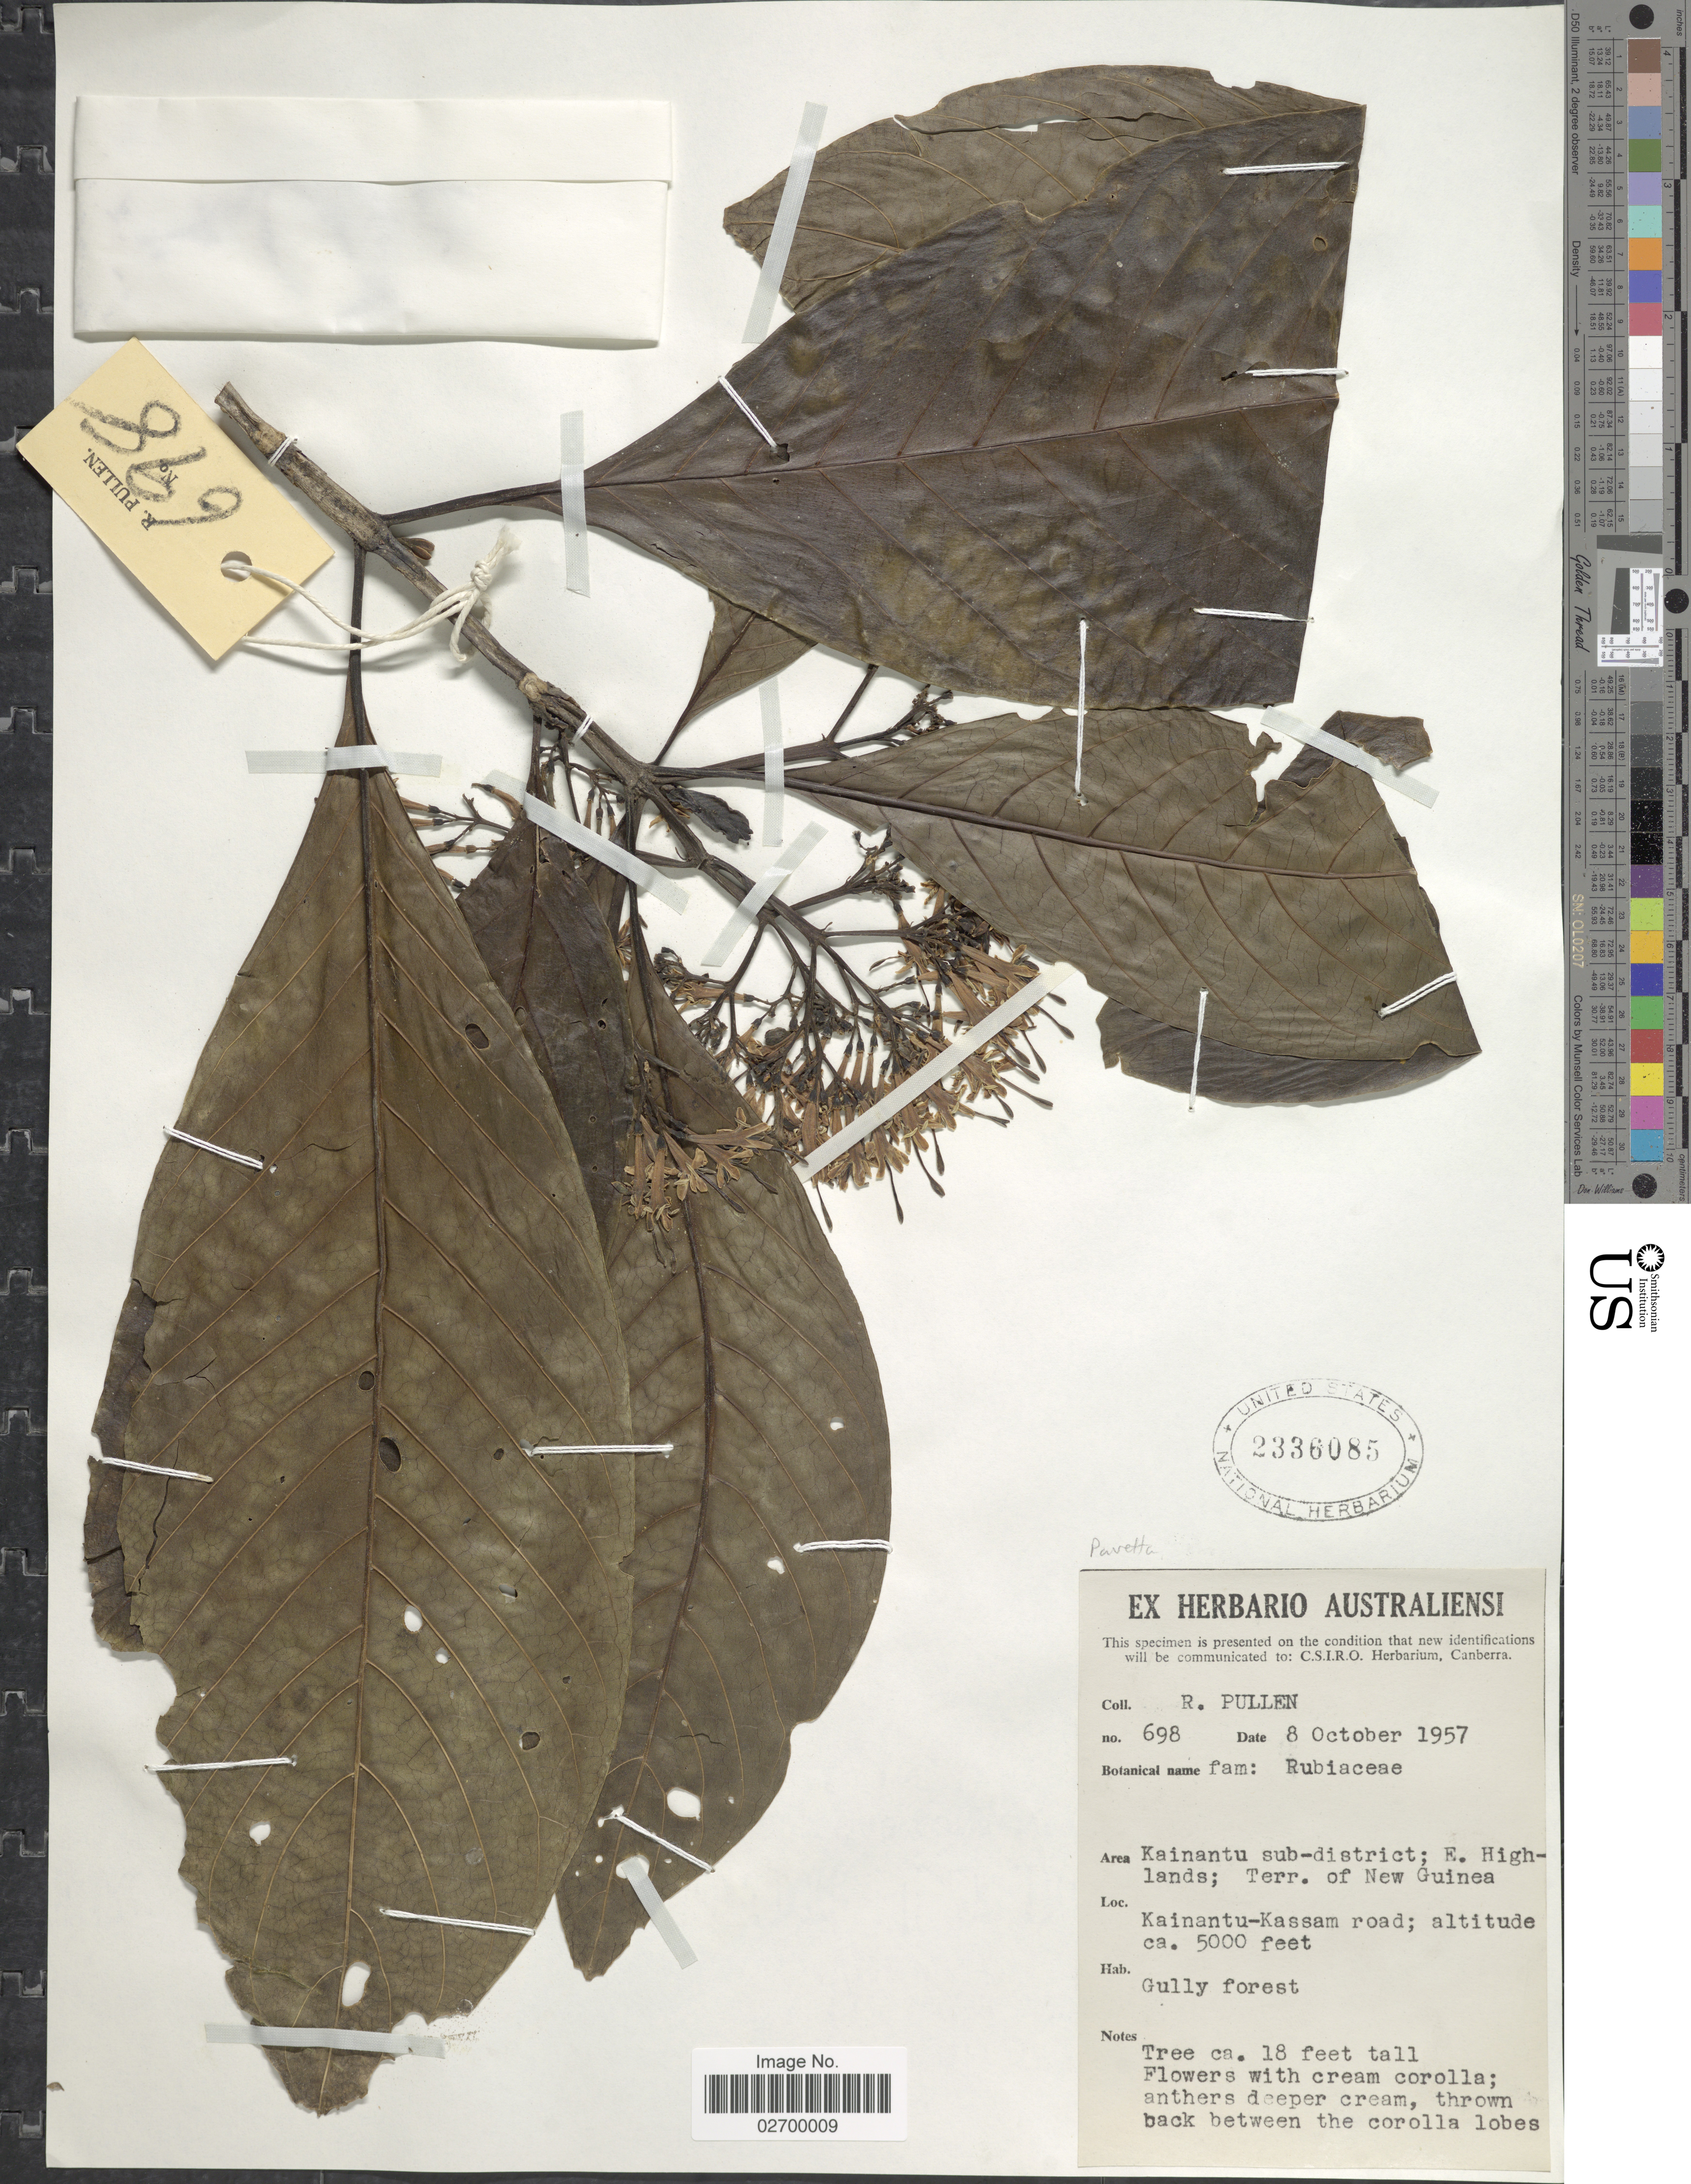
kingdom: Plantae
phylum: Tracheophyta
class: Magnoliopsida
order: Gentianales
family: Rubiaceae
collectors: R. Pullen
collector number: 698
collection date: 1957-10-08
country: Papua New Guinea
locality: Kainantu sub-district; E. Highlands; Terr. of New Guinea. Kainantu-Kassam Road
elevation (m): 1524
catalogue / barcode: US 2336085